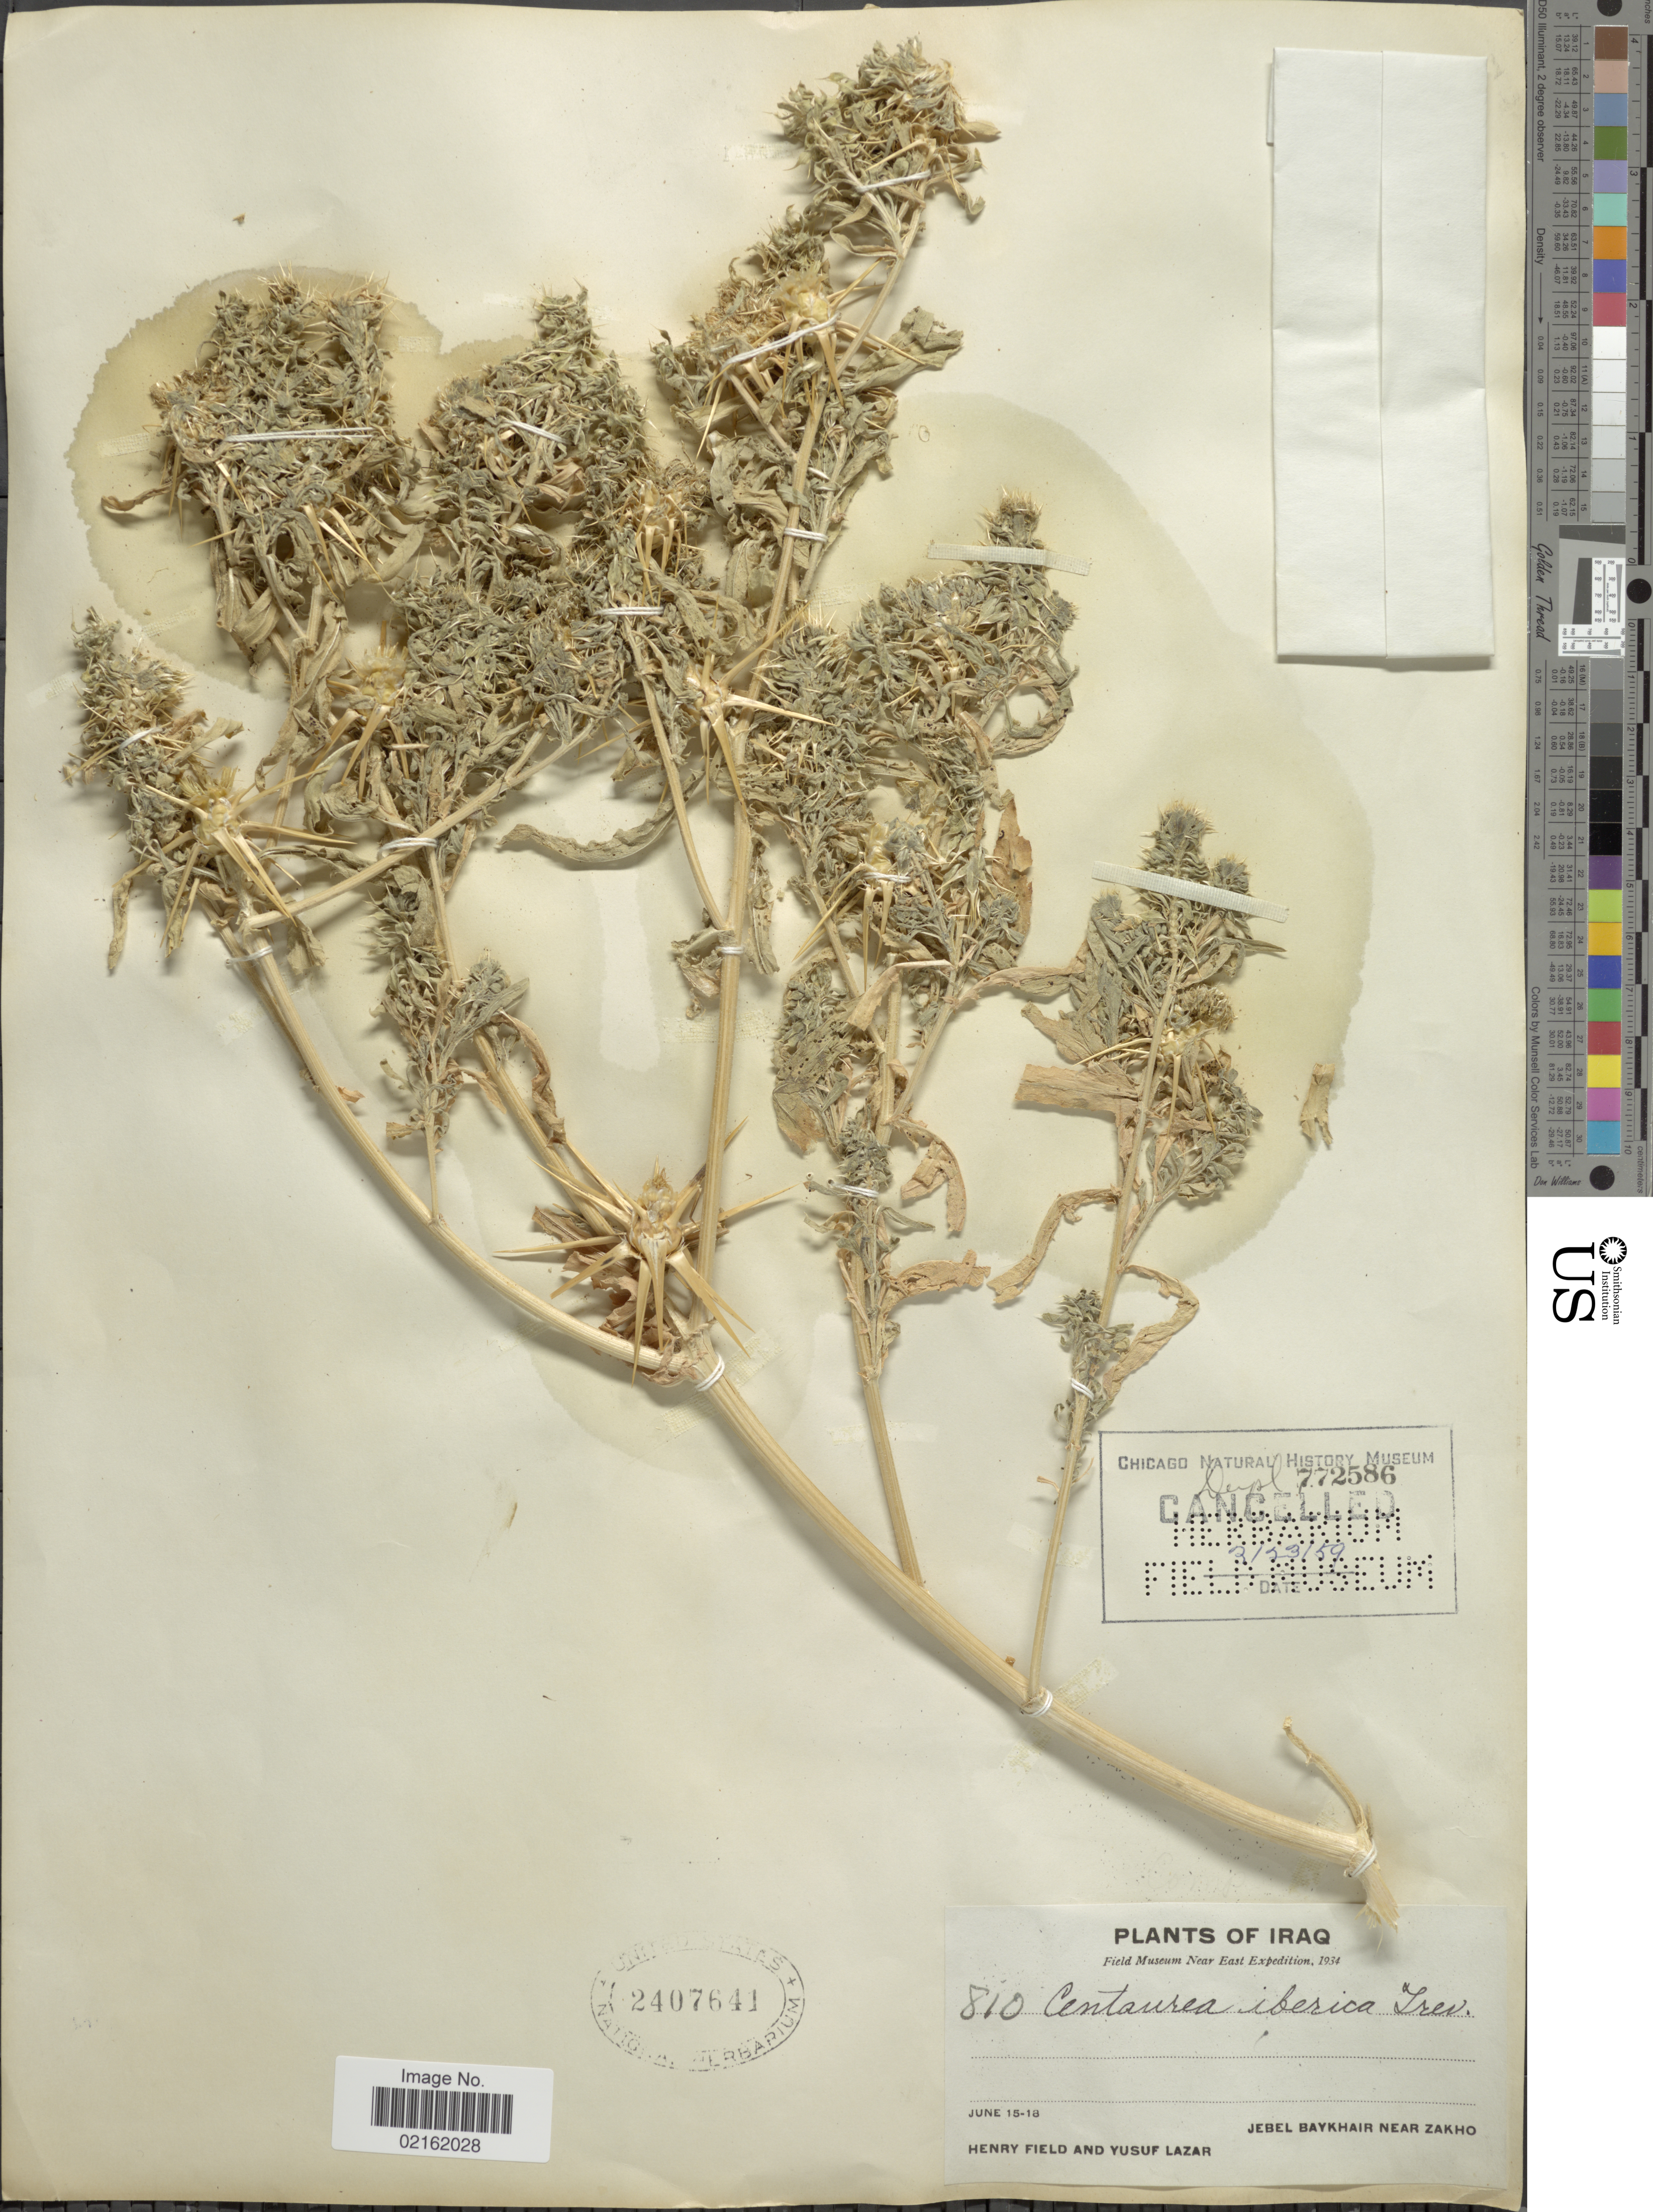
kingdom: Plantae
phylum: Tracheophyta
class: Magnoliopsida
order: Asterales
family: Asteraceae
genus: Centaurea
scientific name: Centaurea iberica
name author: Trevir. ex Spreng.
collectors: H. Field & Y. Lazar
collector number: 810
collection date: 1934-06-15/1934-06-18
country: Iraq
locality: Jebel Baykhair near Zakho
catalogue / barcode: US 2407641